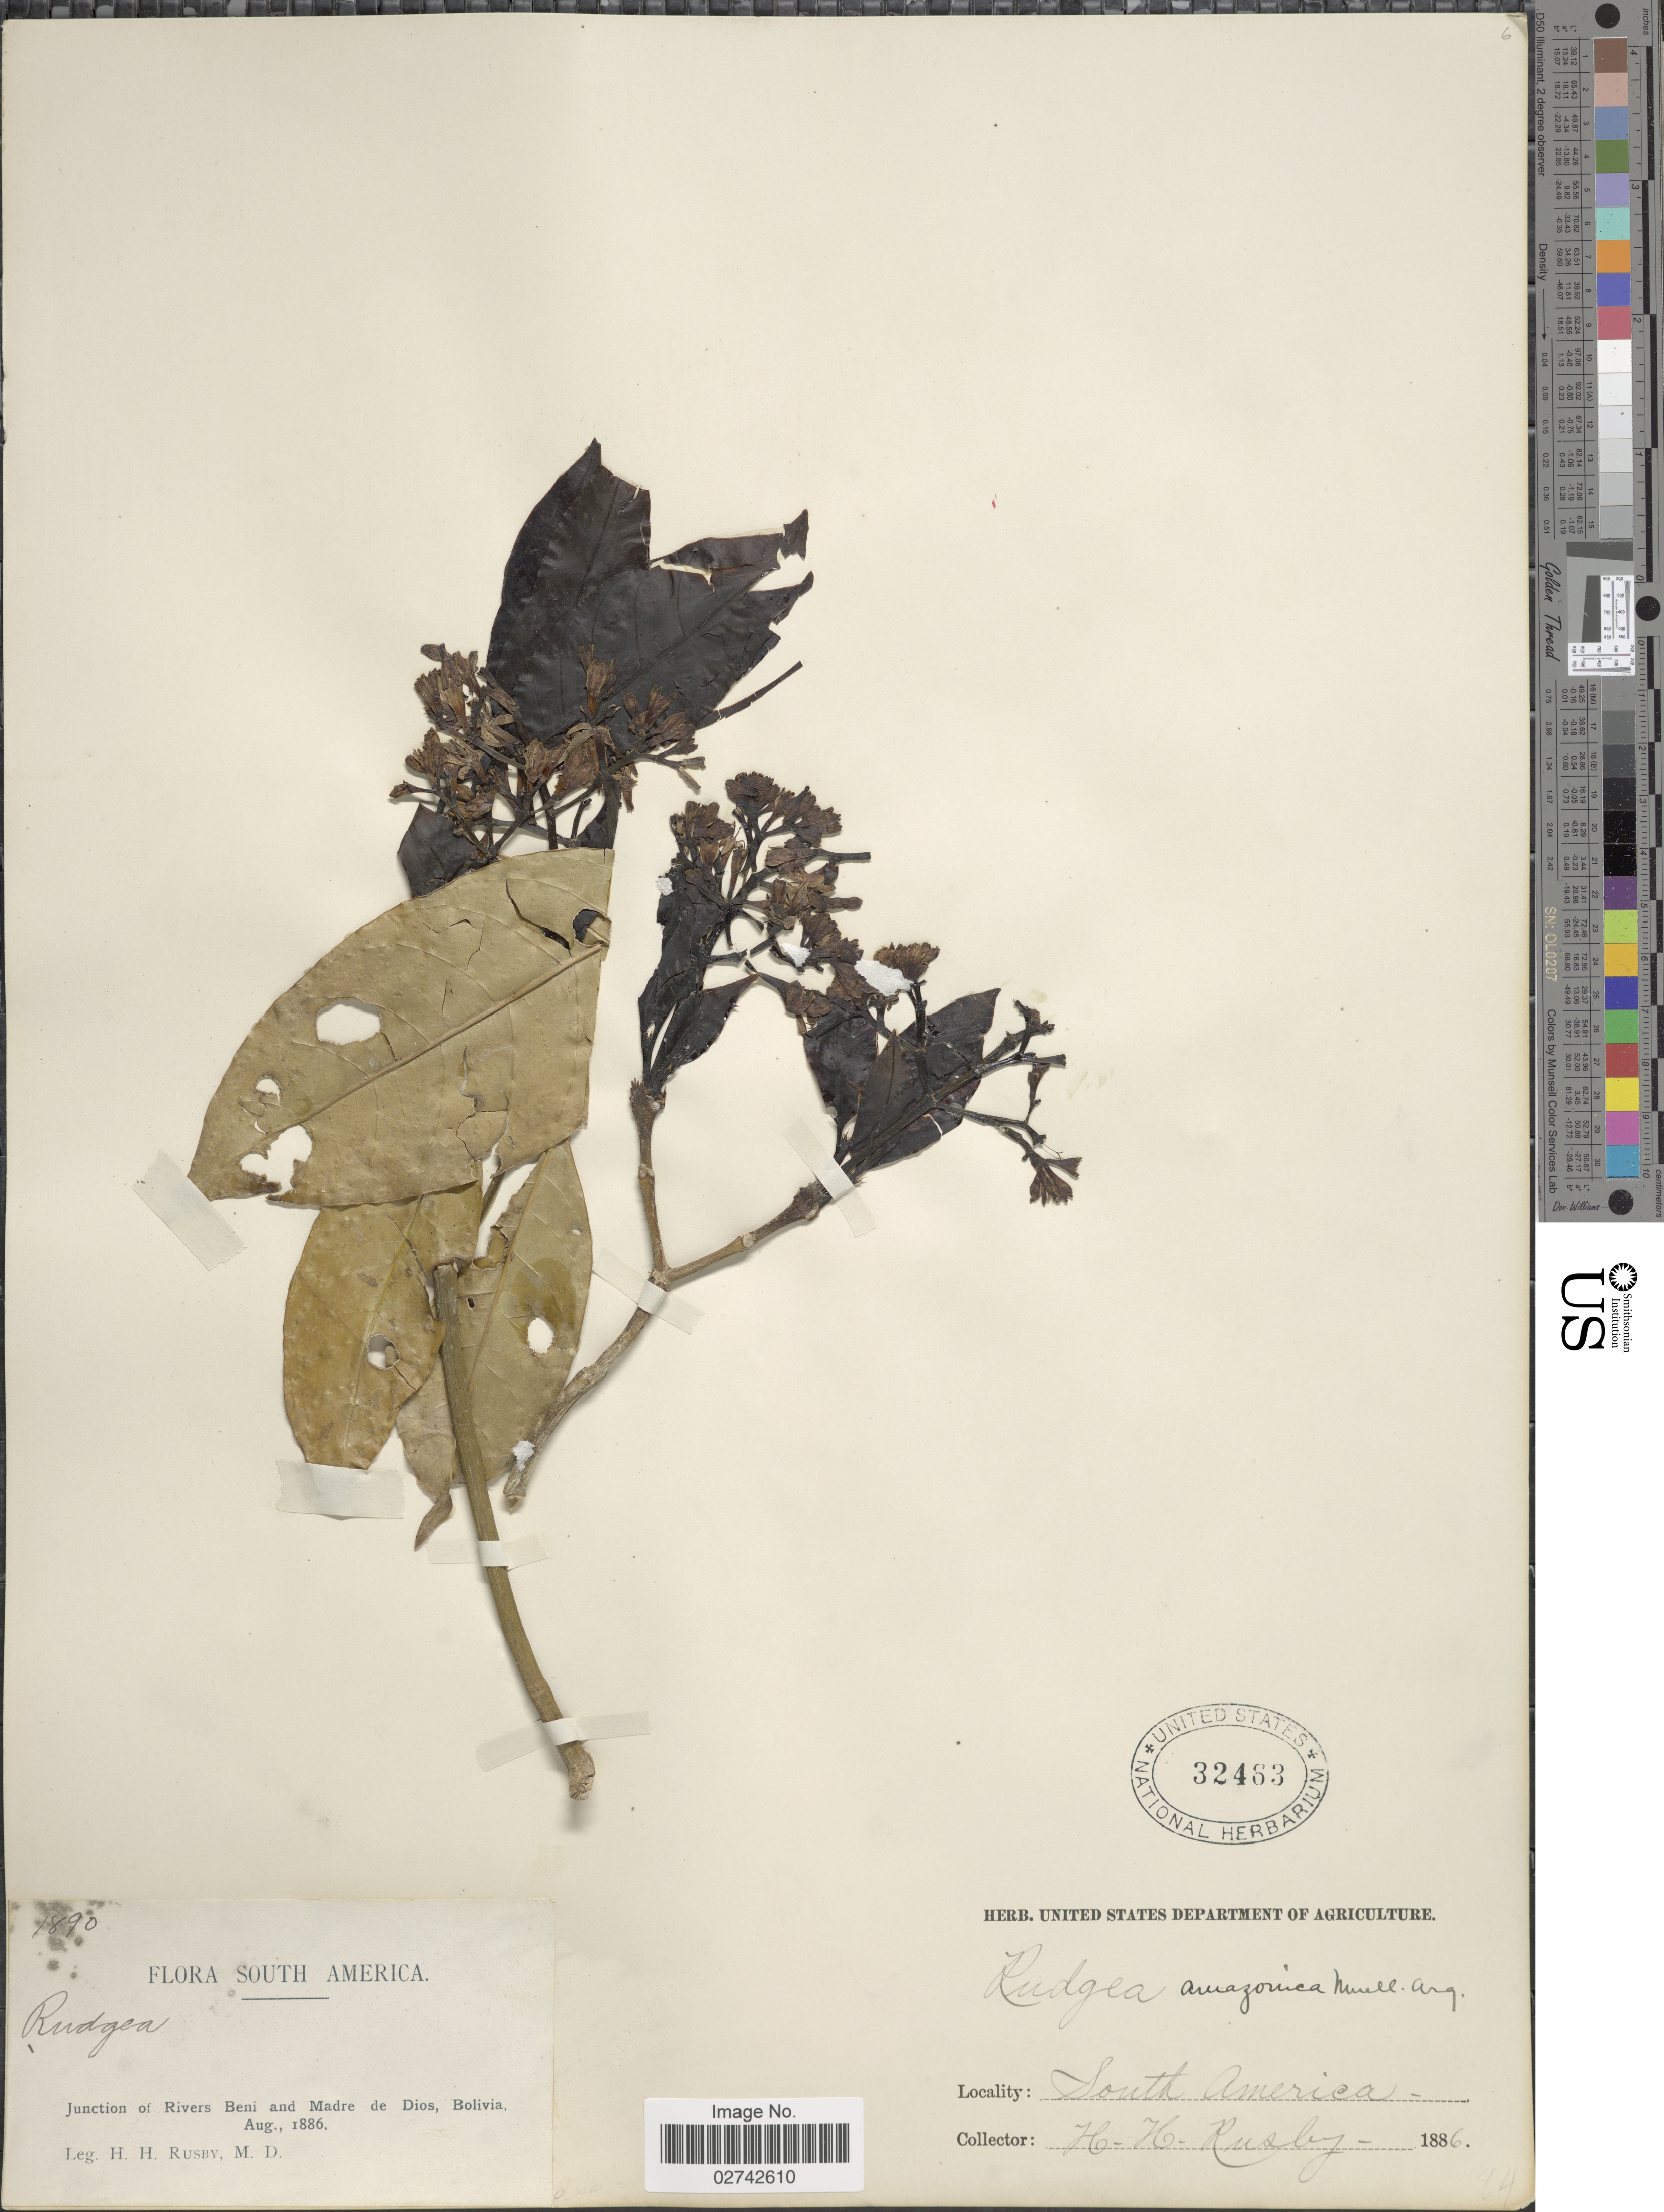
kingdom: Plantae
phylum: Tracheophyta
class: Magnoliopsida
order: Gentianales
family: Rubiaceae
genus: Rudgea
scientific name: Rudgea amazonica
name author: Müll. Arg.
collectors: H. H. Rusby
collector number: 1890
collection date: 1886-08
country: Bolivia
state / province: Beni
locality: Junction of Rivers Beni and Madre de Dios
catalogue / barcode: US 32463